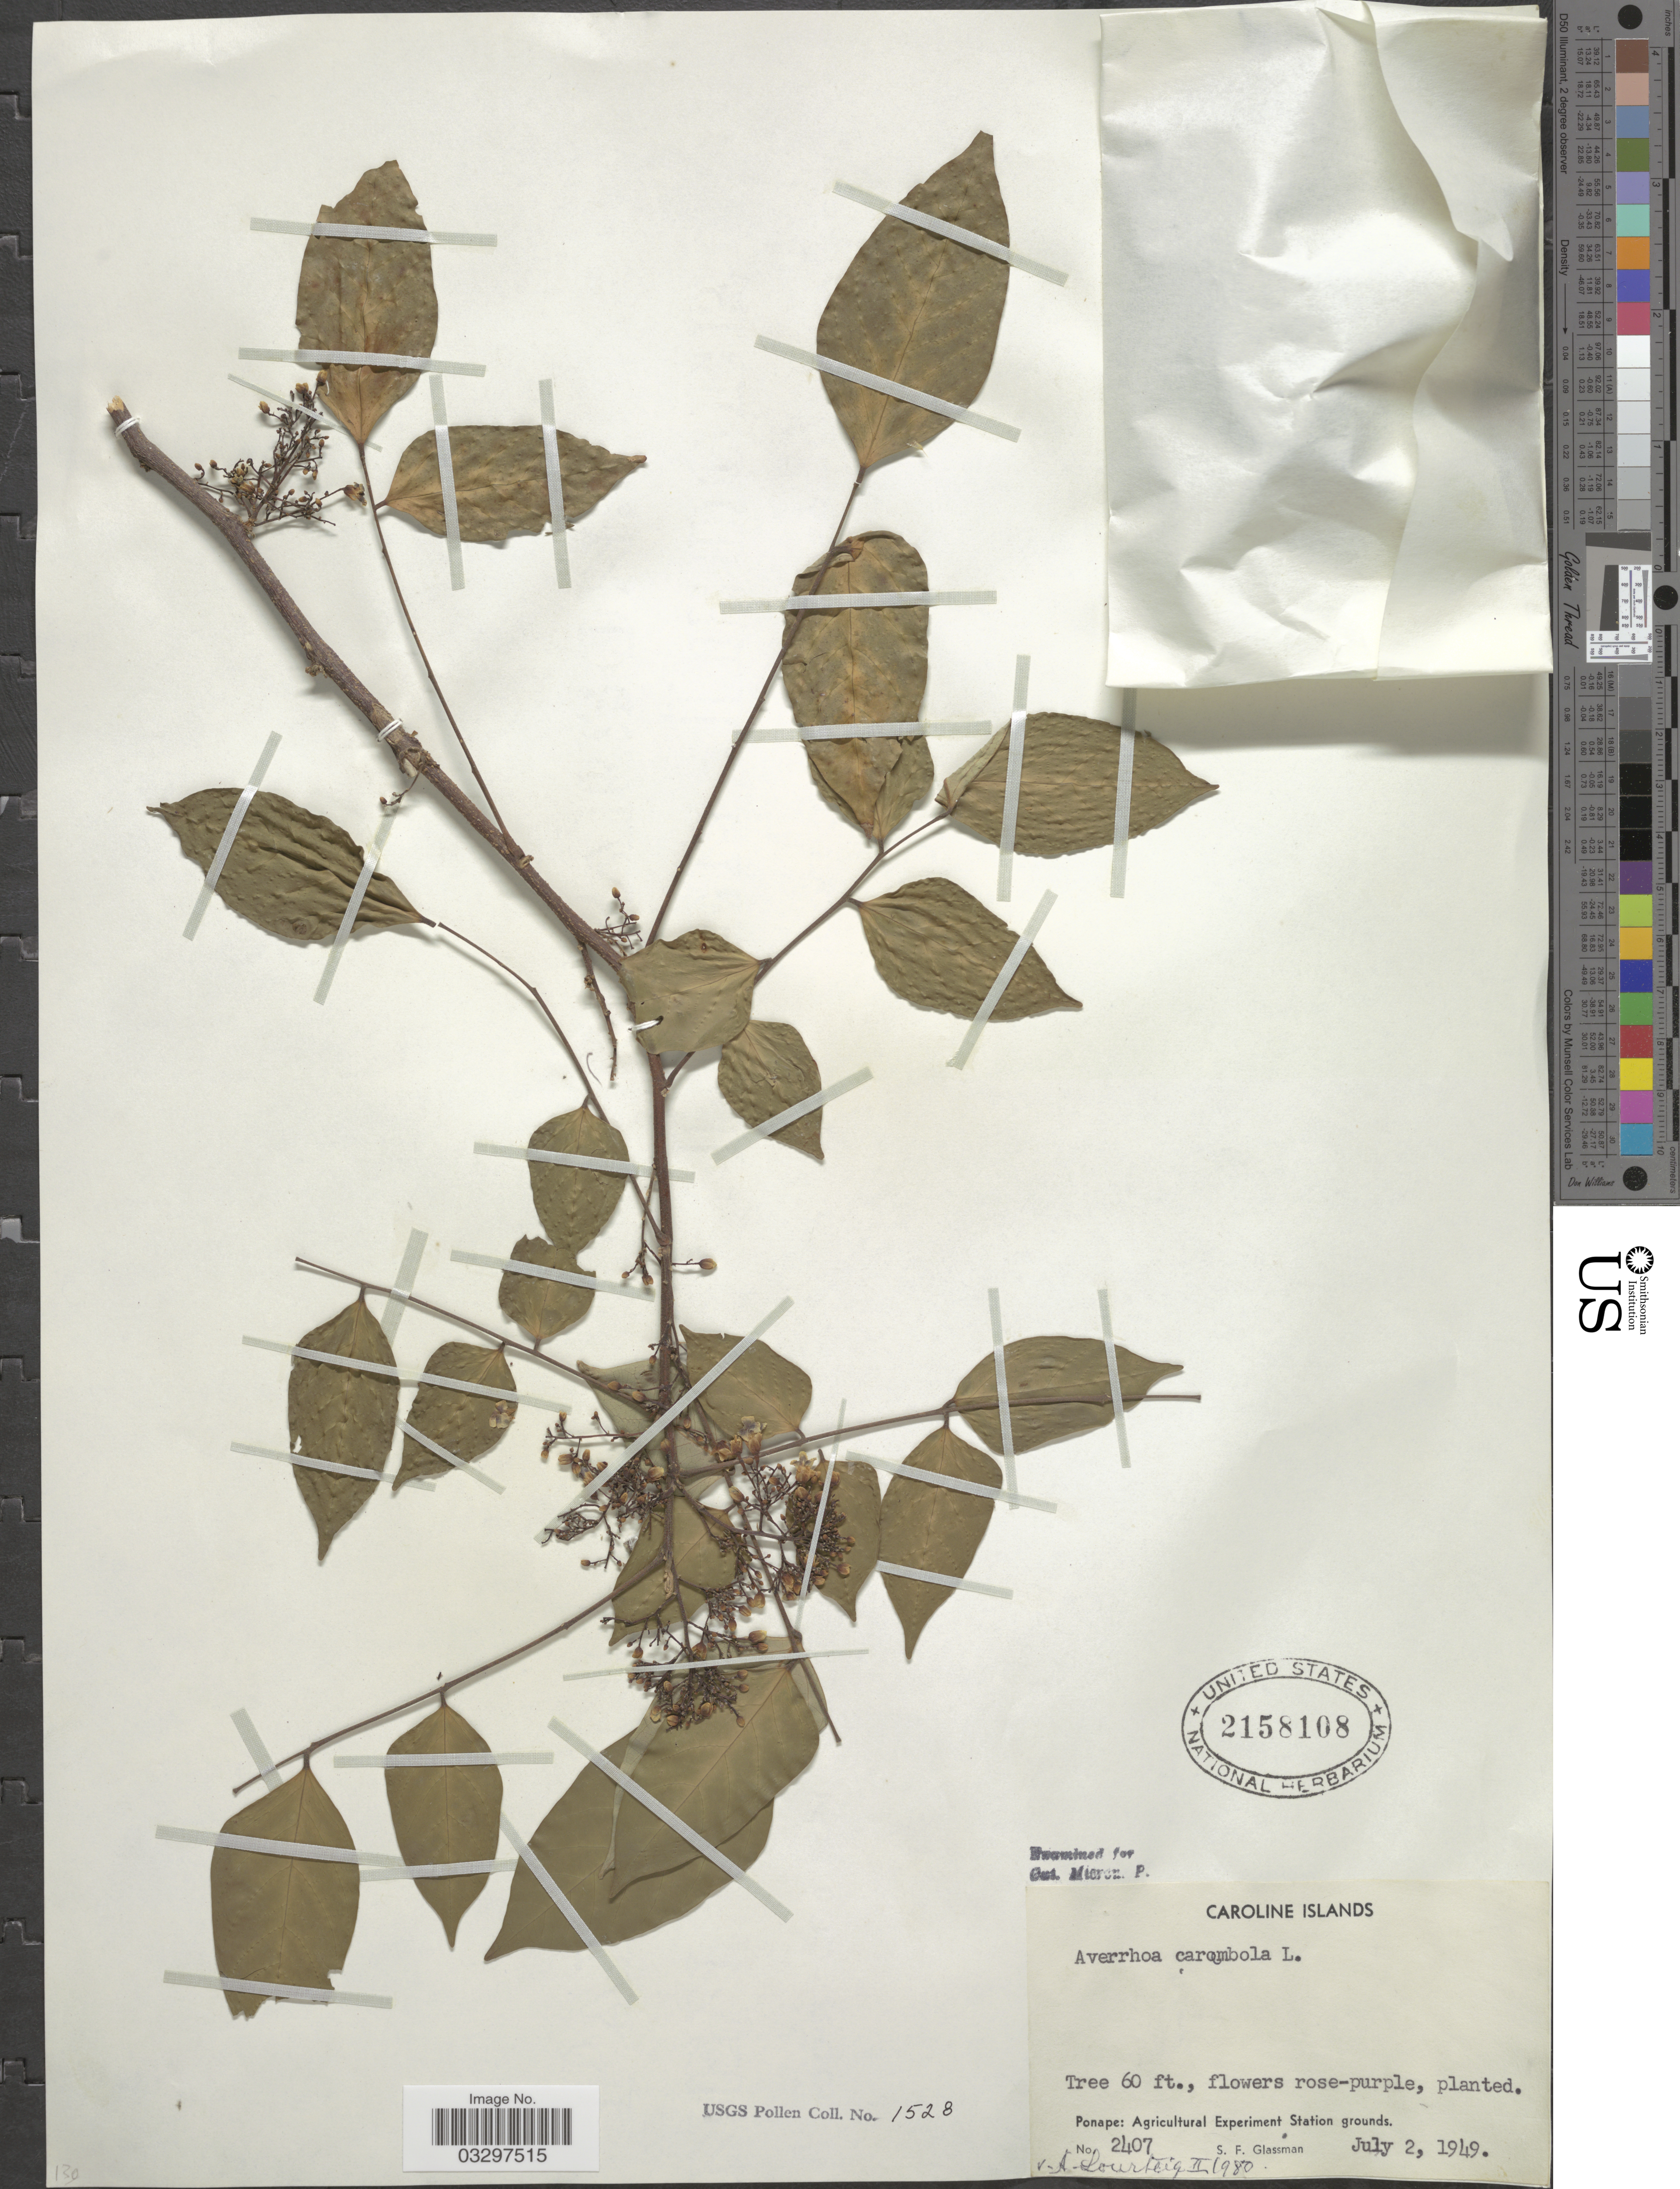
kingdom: Plantae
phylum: Tracheophyta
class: Magnoliopsida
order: Oxalidales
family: Oxalidaceae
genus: Averrhoa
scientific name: Averrhoa carambola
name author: L.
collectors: S. F. Glassman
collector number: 2407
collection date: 1949-07-02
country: Micronesia, Federated States of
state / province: Pohnpei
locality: Caroline Islands. Ponape: Agricultural Experiment Station grounds.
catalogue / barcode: US 2158108